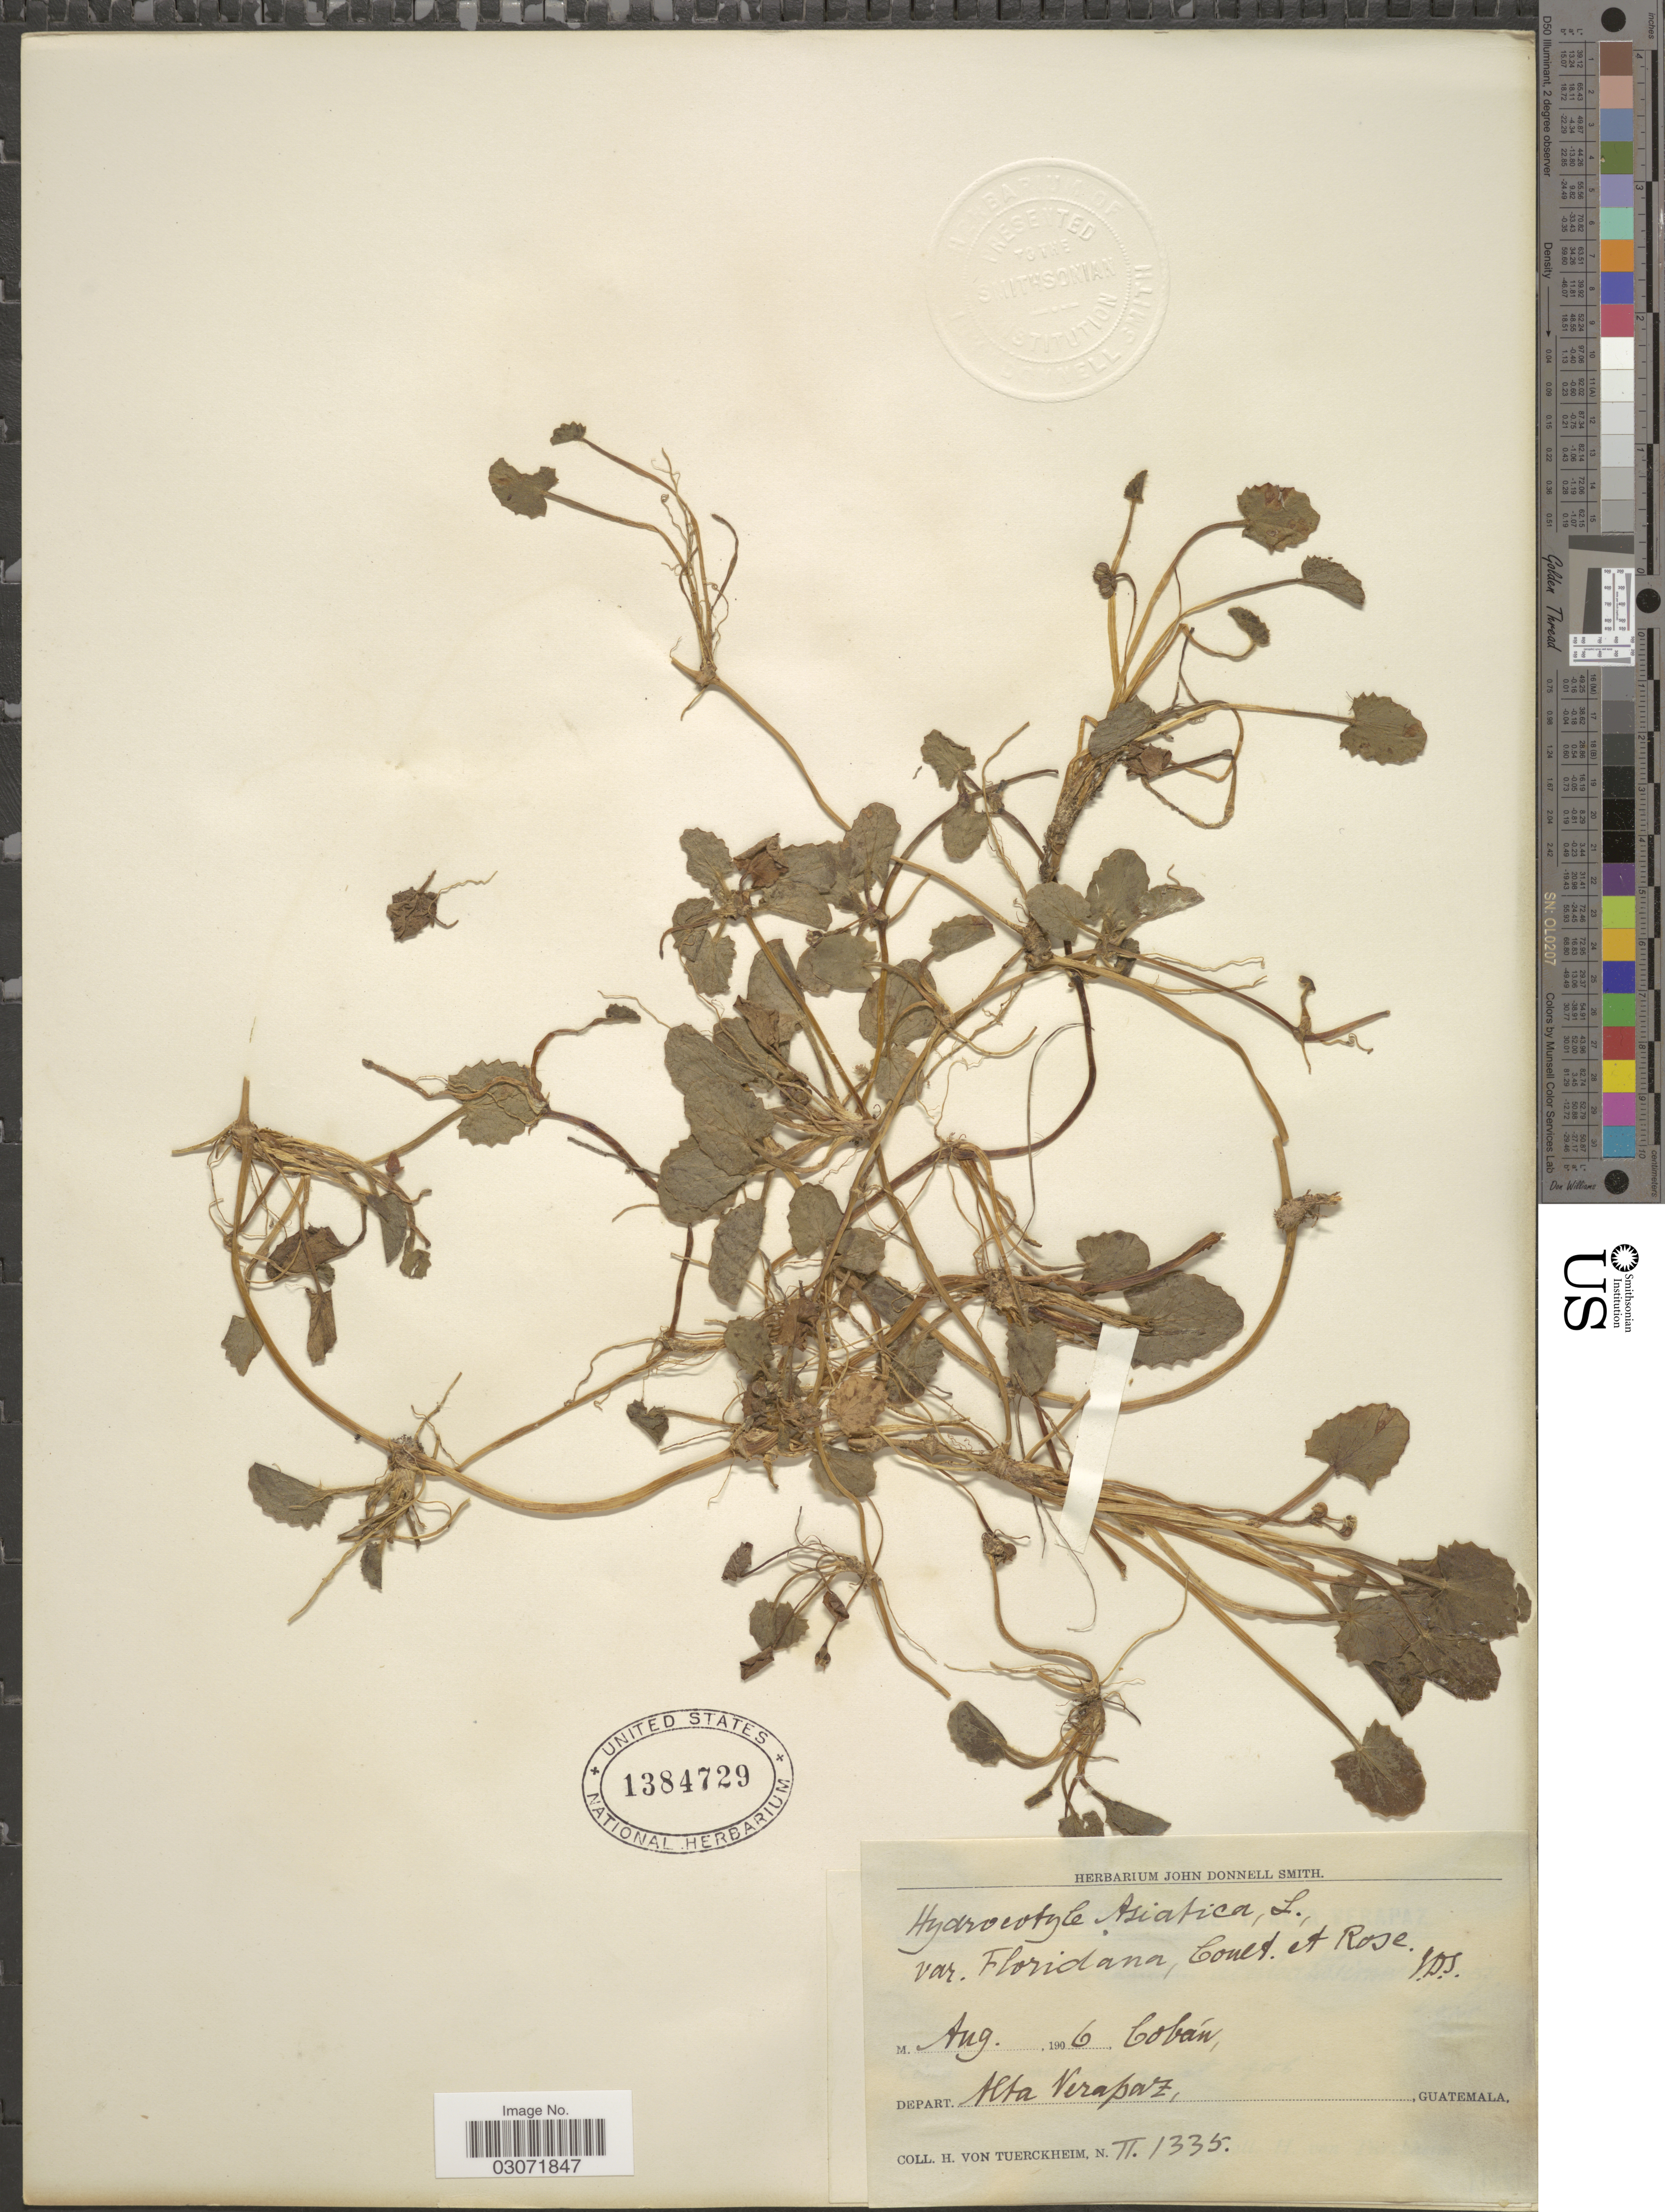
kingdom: Plantae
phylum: Tracheophyta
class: Magnoliopsida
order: Apiales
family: Apiaceae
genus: Centella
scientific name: Centella asiatica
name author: (L.) Urb.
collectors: H. von Türckheim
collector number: II. 1335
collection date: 1906-08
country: Guatemala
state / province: Alta Verapaz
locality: Cobán, Depart. Alta Verapaz.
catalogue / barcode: US 1384729